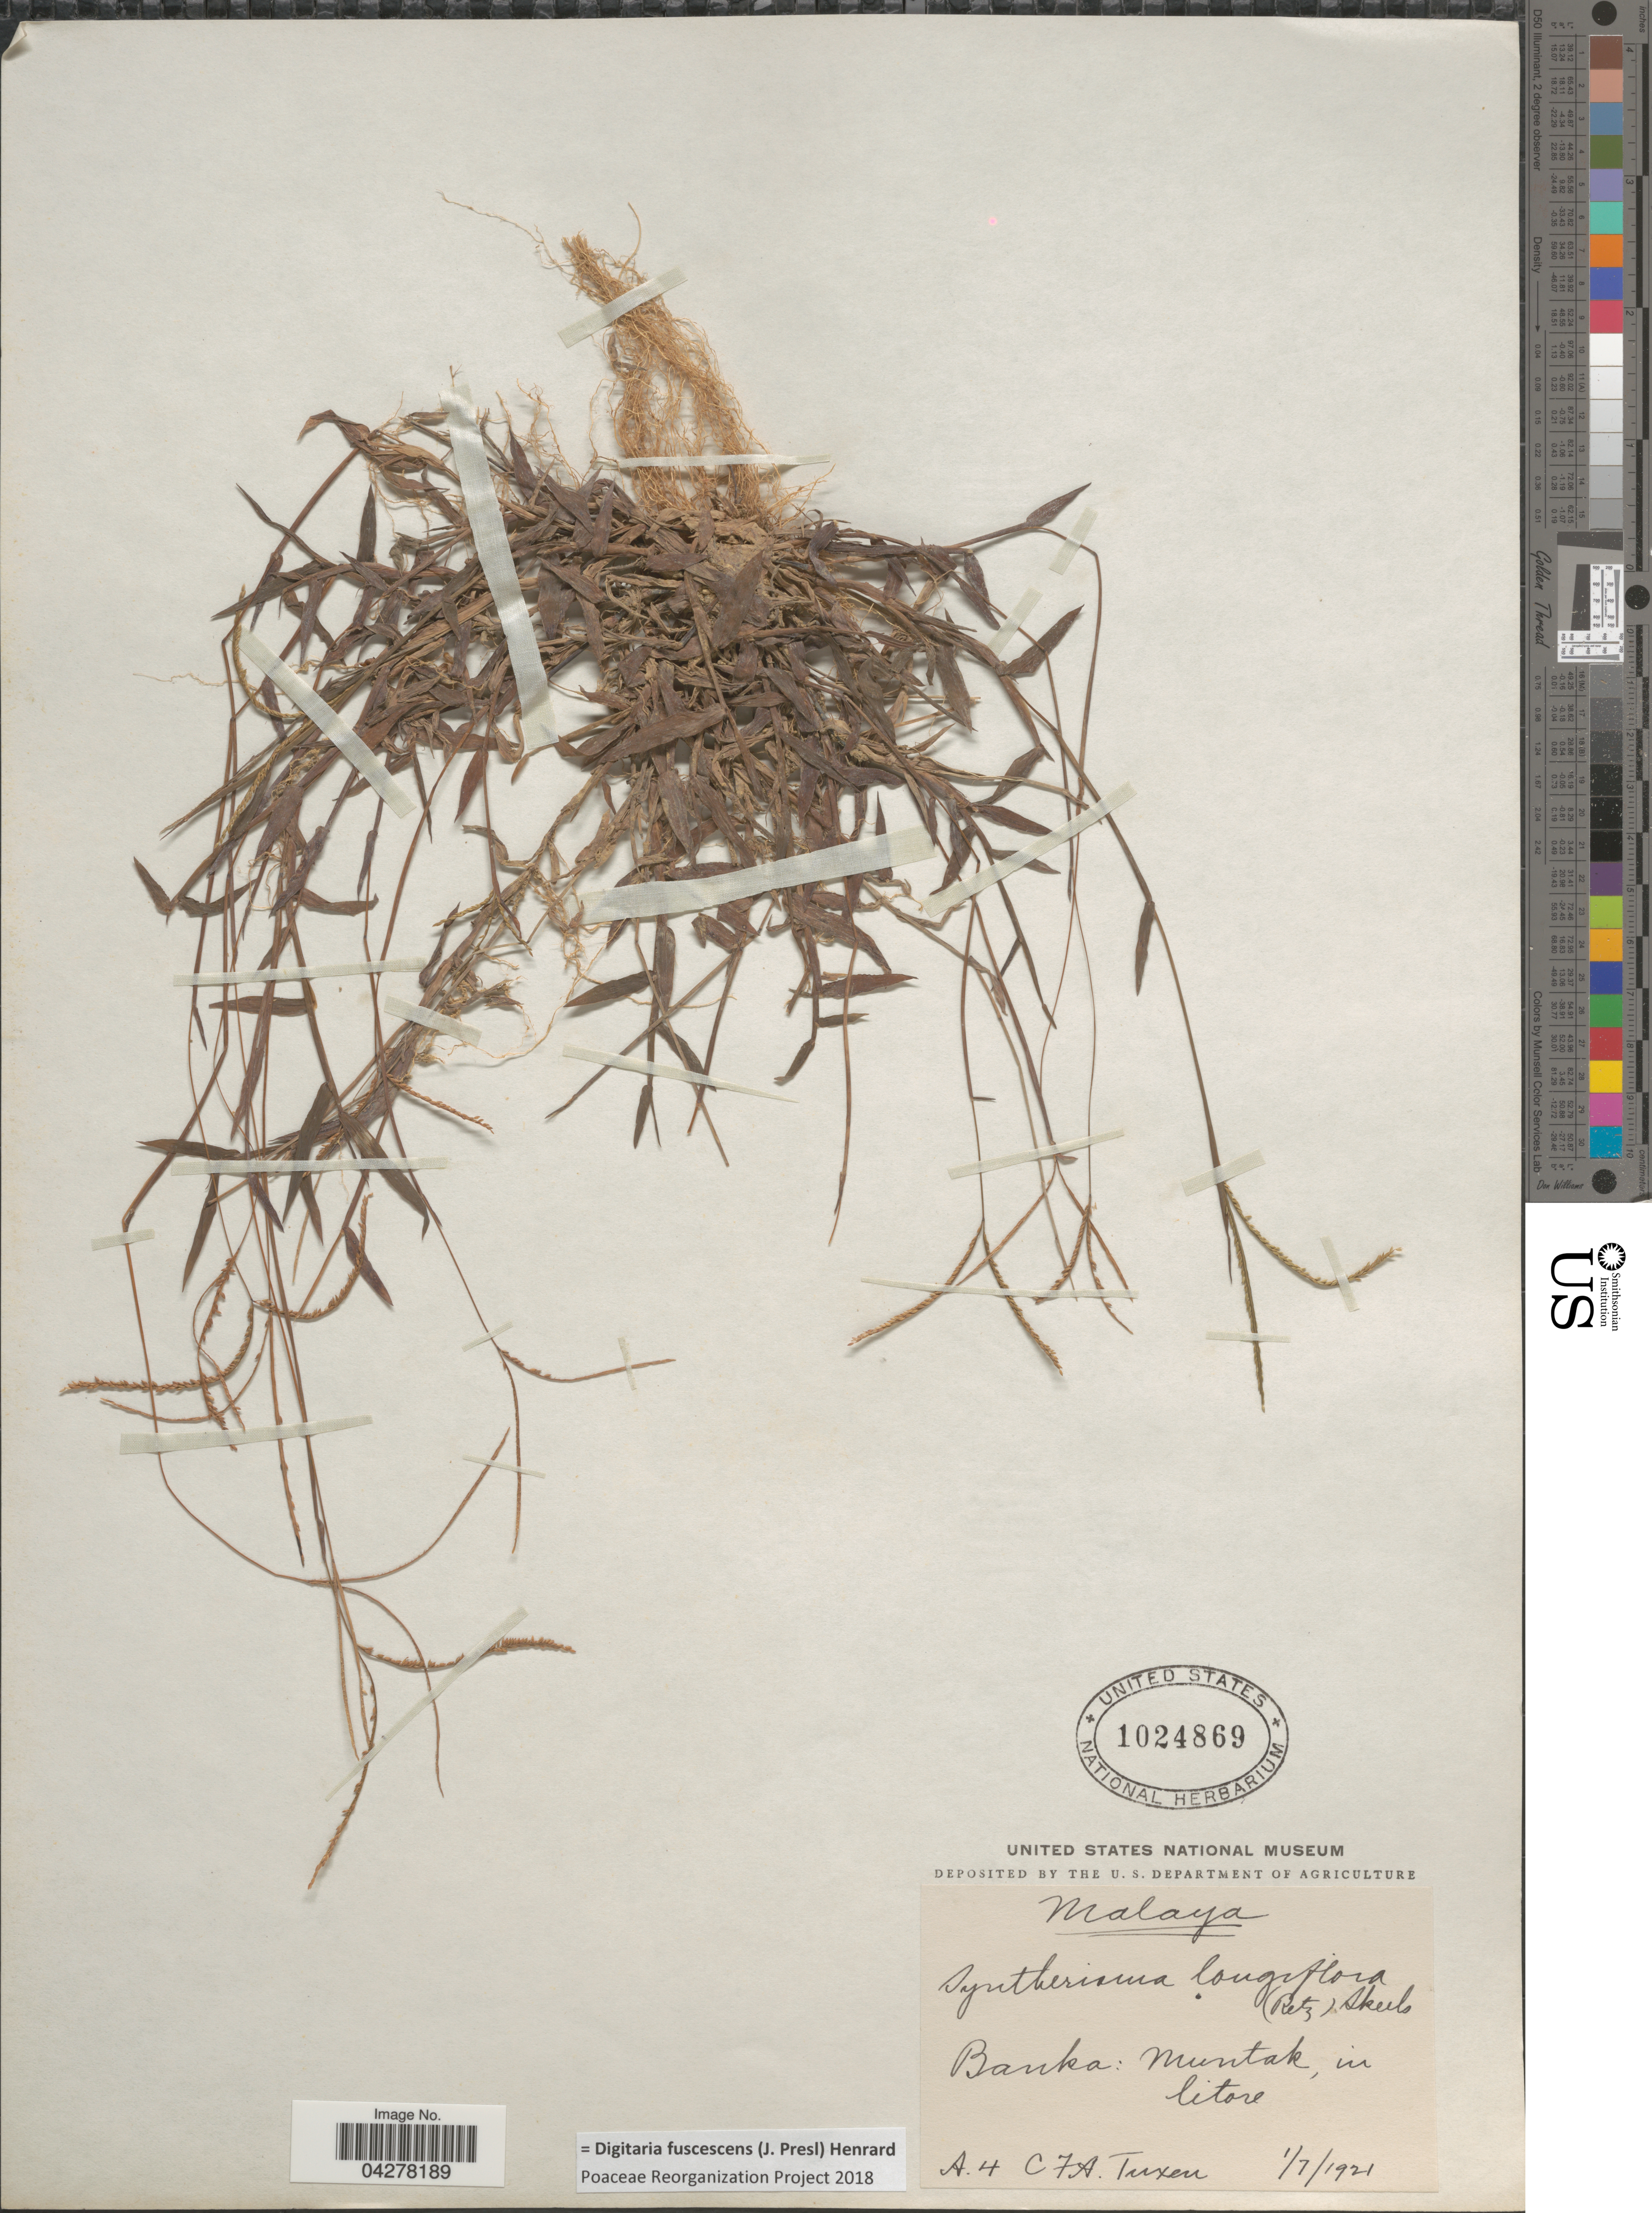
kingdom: Plantae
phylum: Tracheophyta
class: Liliopsida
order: Poales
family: Poaceae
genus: Digitaria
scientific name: Digitaria fuscescens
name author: (J. Presl) Henr.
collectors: C. Tuxen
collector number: A4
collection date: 1921-07-01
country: Indonesia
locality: Malaya. Banka: Muntak, in litore.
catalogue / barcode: US 1024869